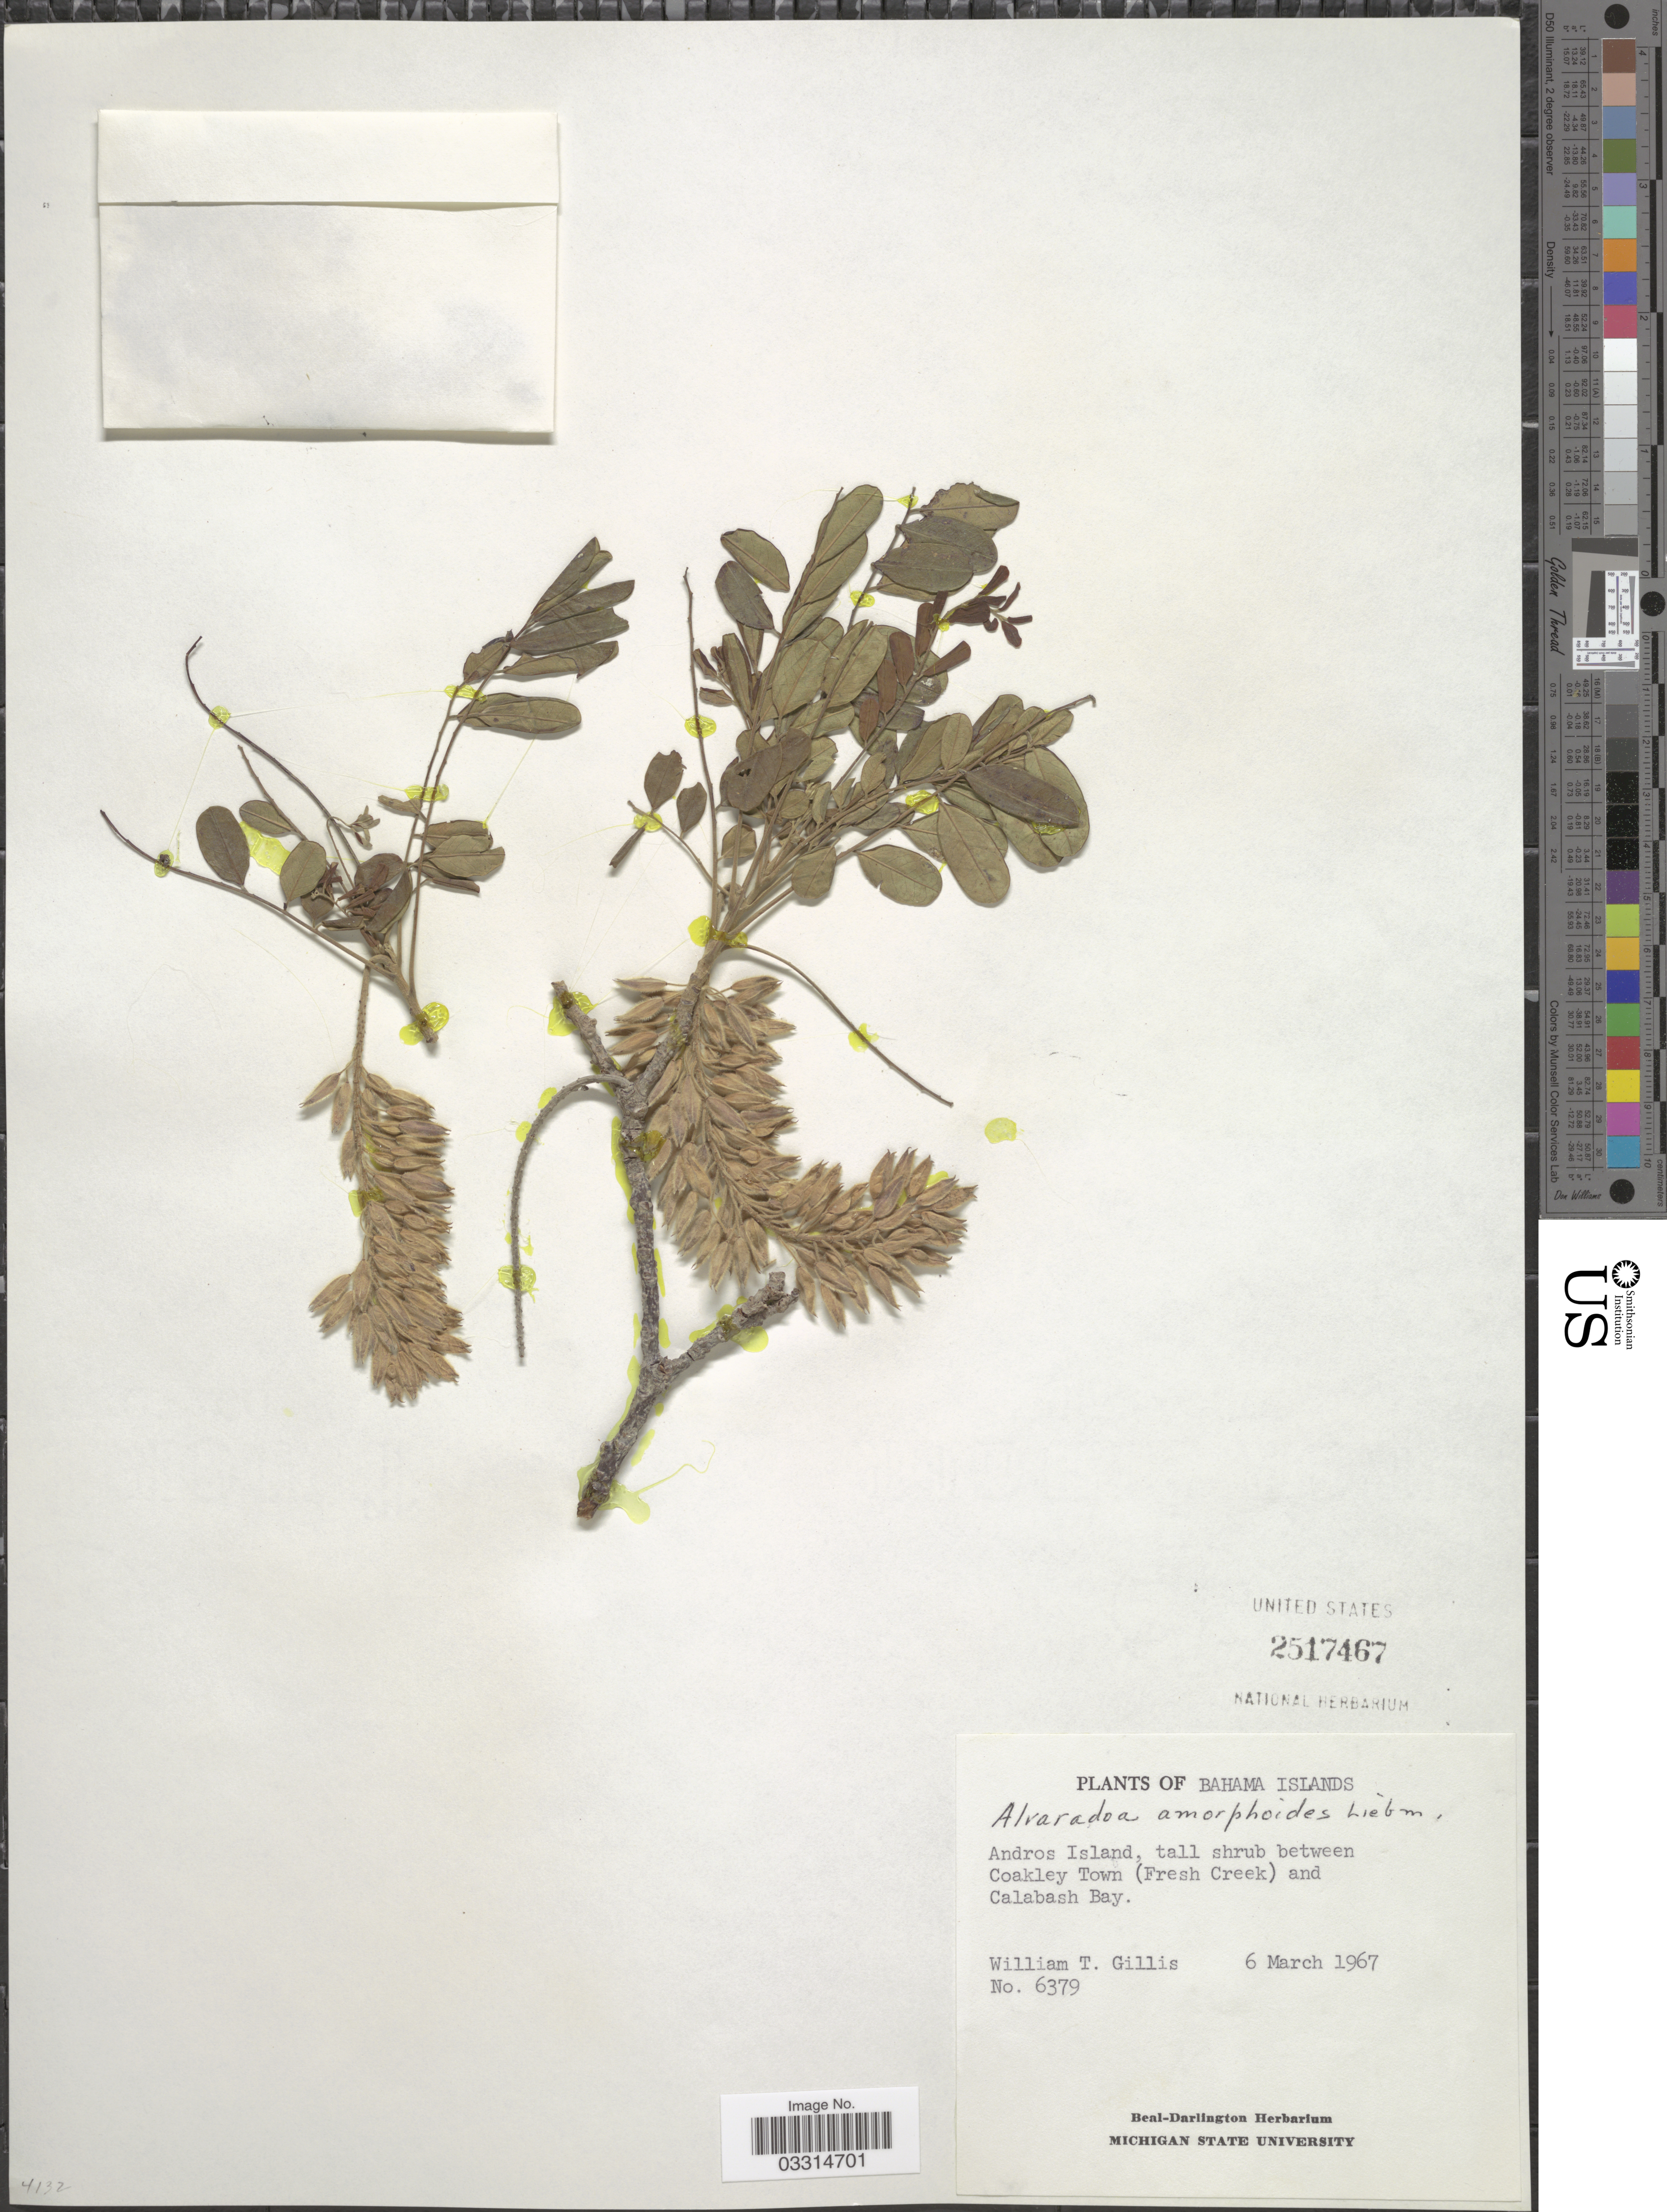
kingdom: Plantae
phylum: Tracheophyta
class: Magnoliopsida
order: Picramniales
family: Picramniaceae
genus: Alvaradoa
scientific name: Alvaradoa amorphoides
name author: Liebm.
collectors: W. T. Gillis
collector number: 6379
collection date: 1967-03-06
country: Bahamas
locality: Bahama Islands, Andros Island, tall shrub between Coakley Town (Fresh Creek) and Calabash Bay.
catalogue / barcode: US 2517467